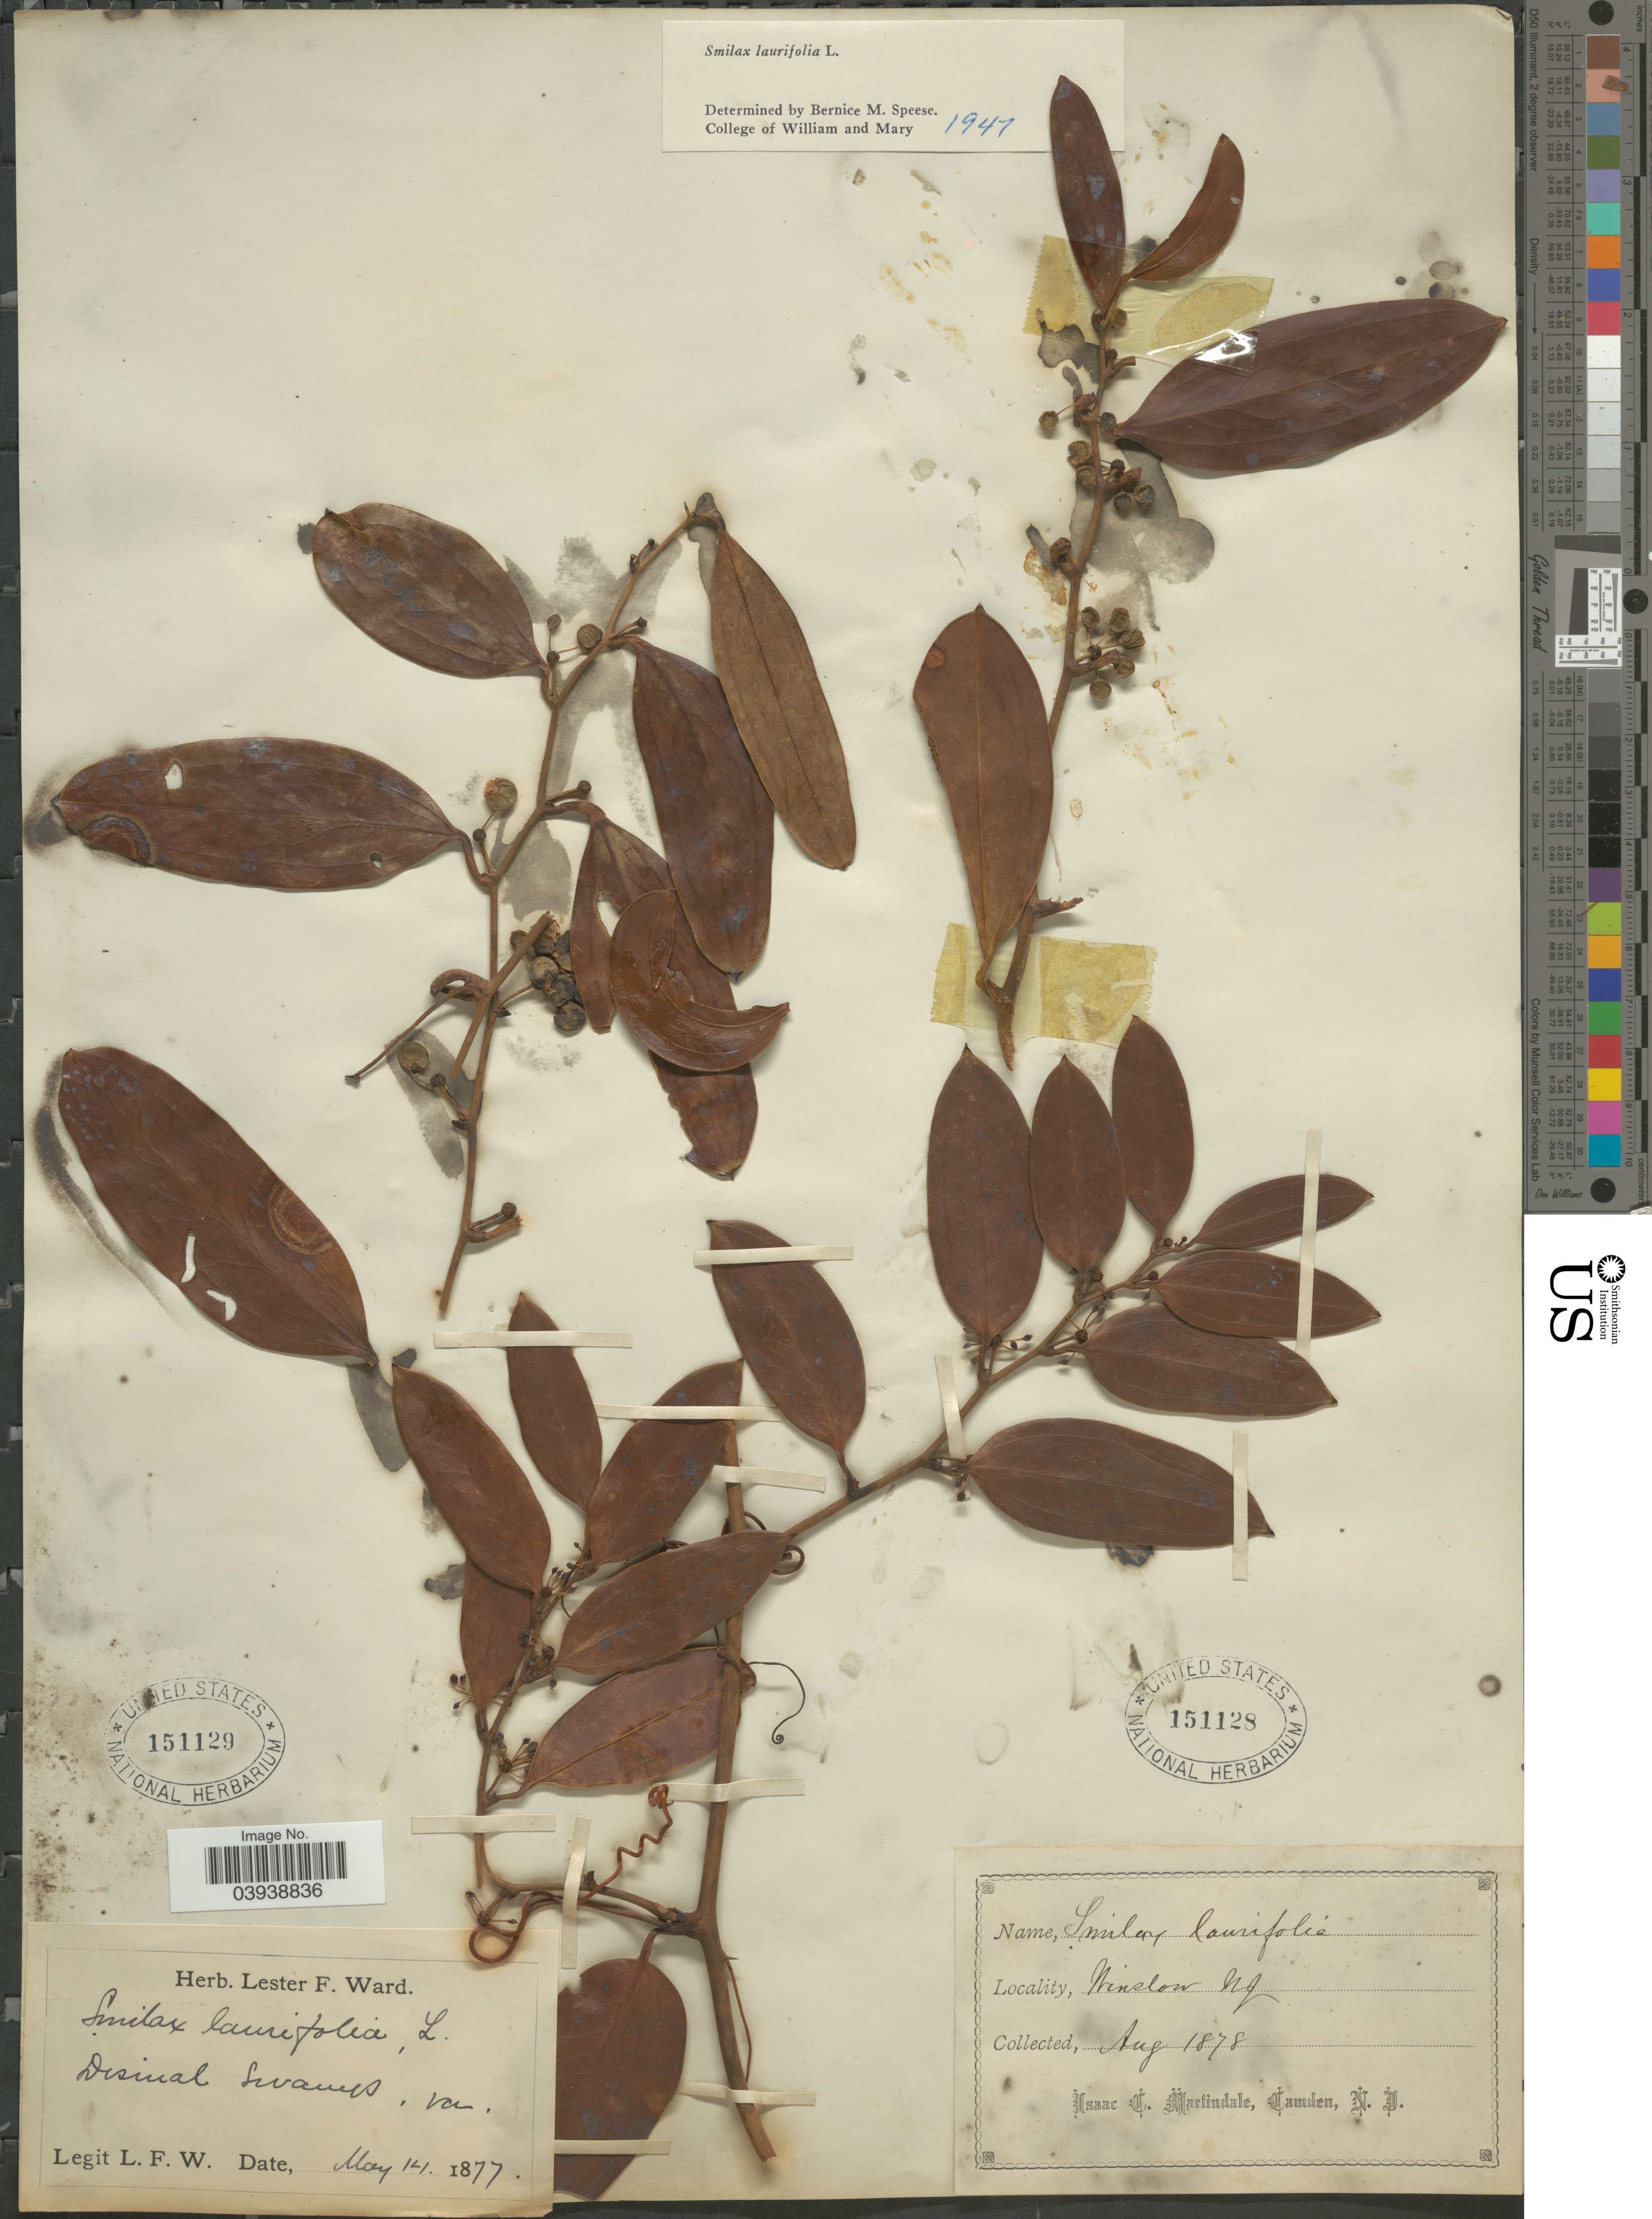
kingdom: Plantae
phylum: Tracheophyta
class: Liliopsida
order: Liliales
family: Smilacaceae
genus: Smilax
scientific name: Smilax laurifolia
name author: L.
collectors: I. C. Martindale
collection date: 1878-08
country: United States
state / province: New Jersey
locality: Winslow.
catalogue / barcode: US 151128-2